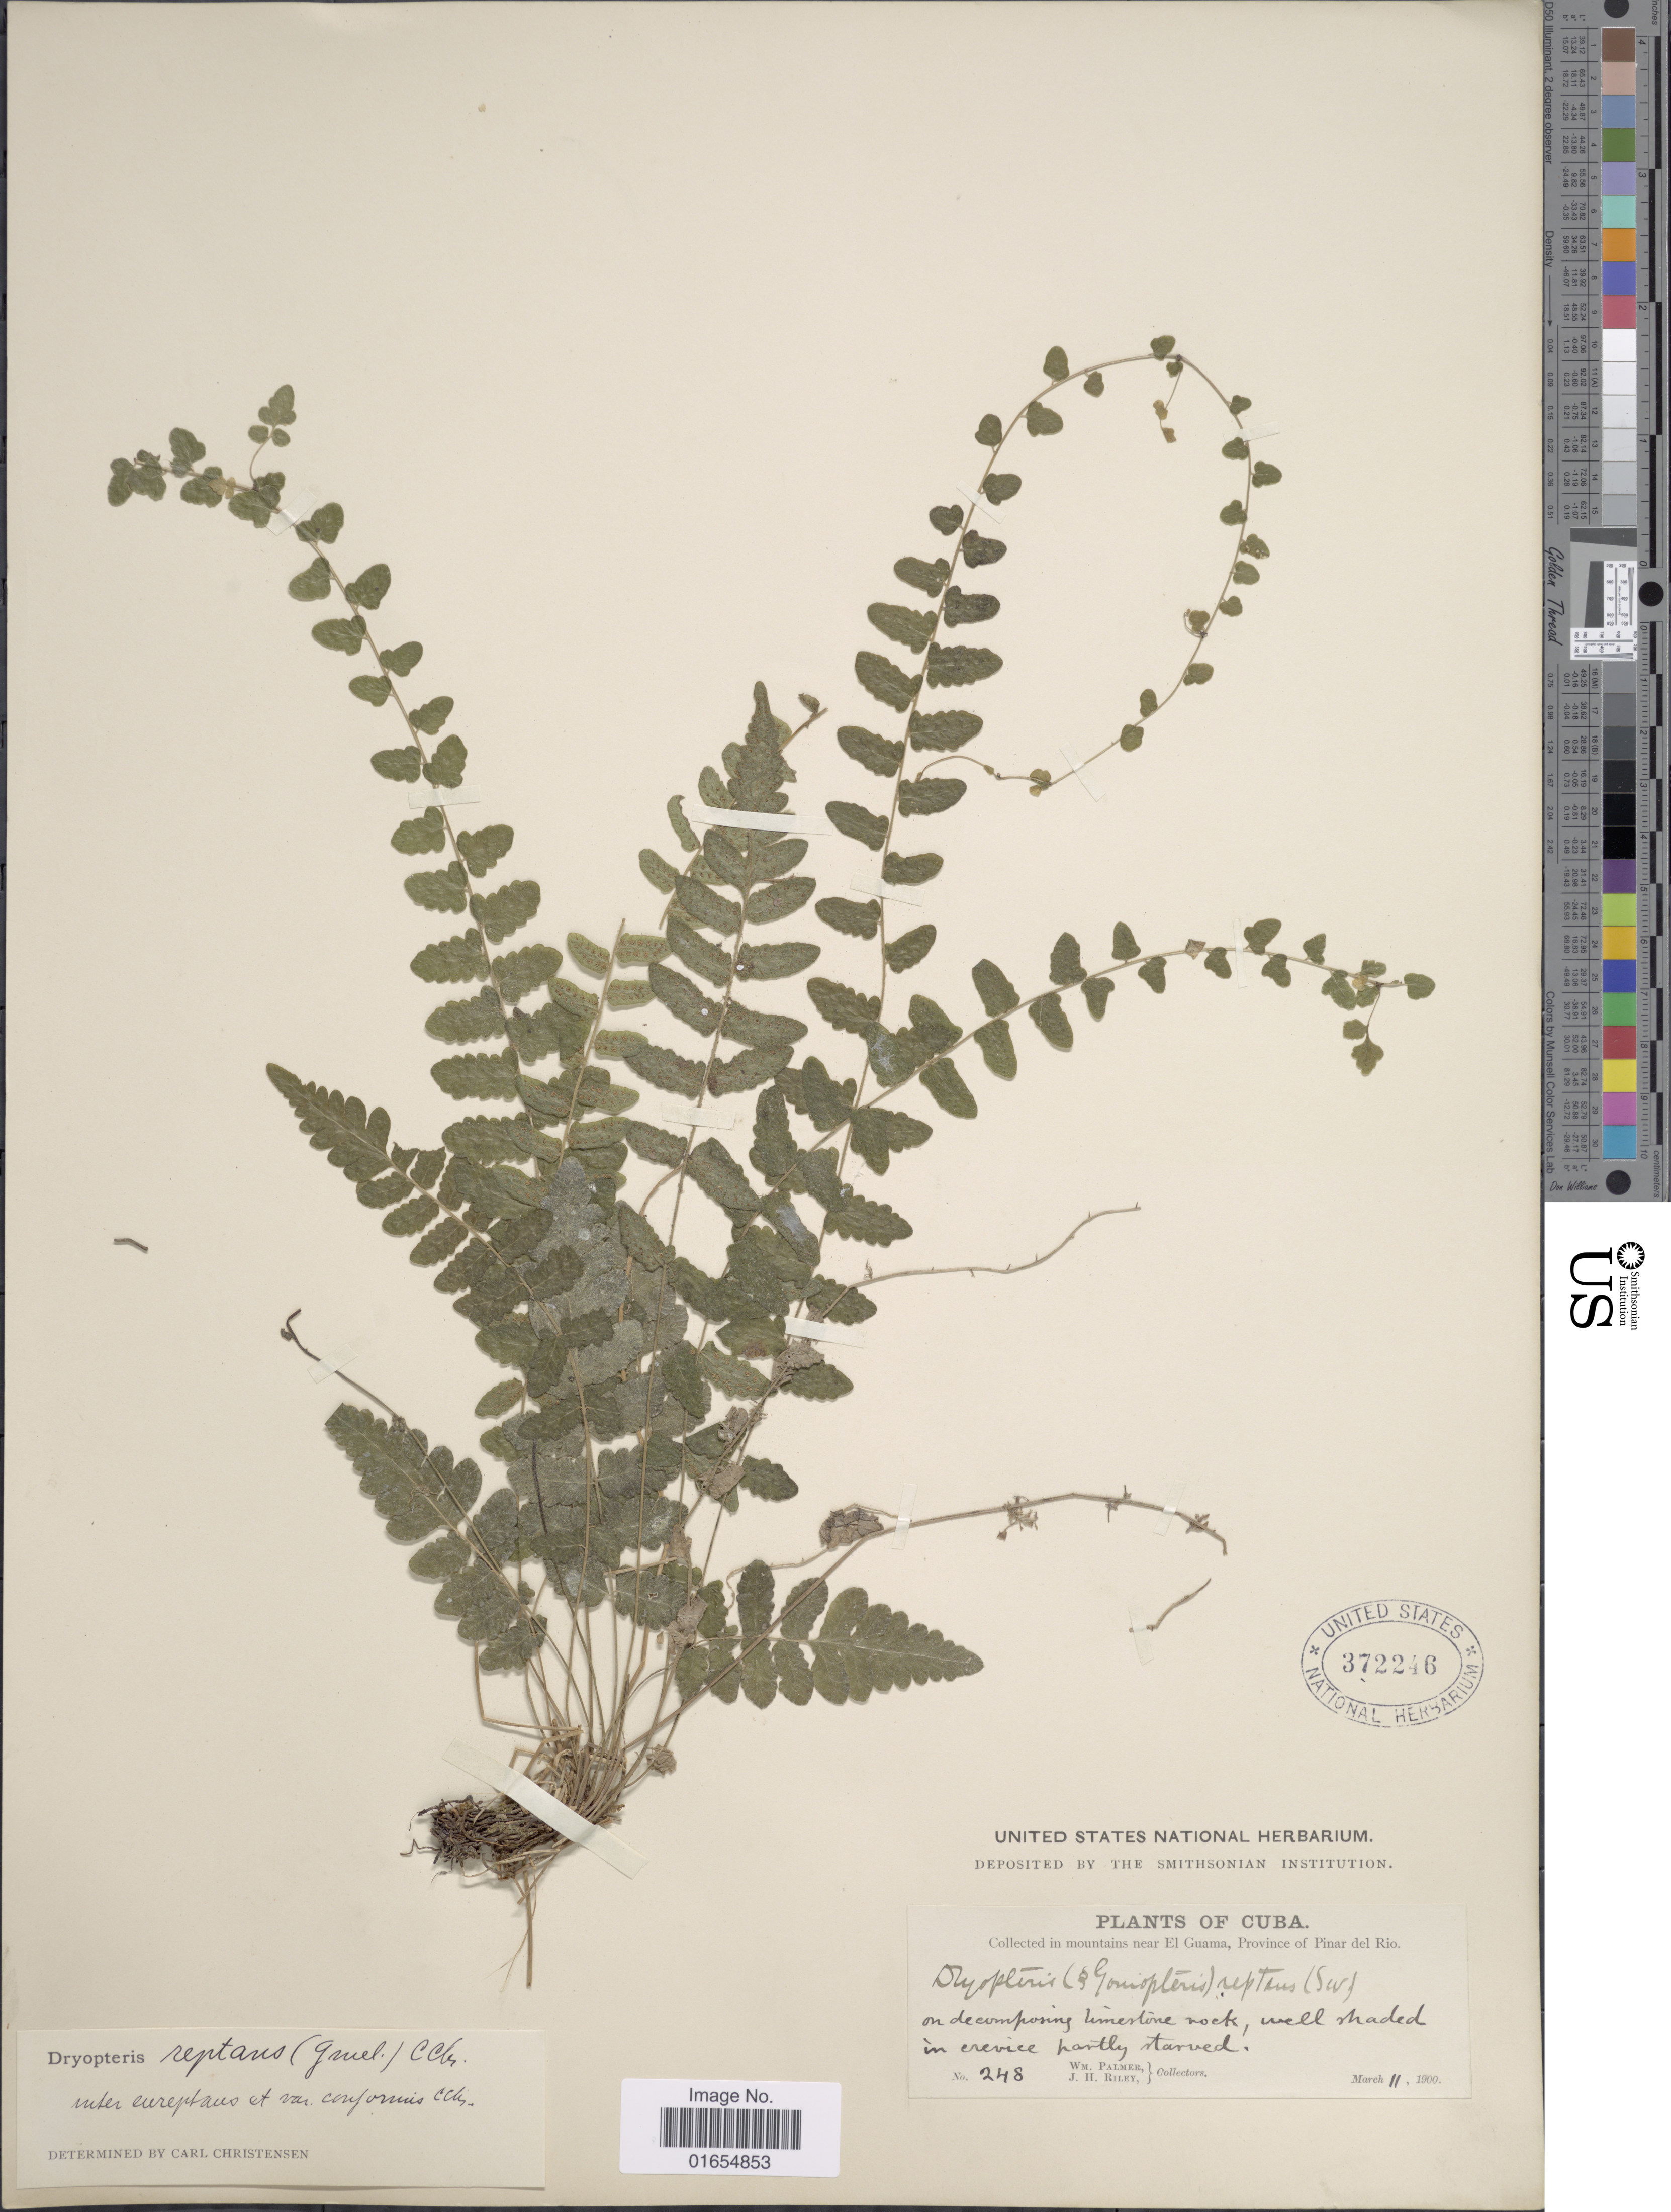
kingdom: Plantae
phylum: Tracheophyta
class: Polypodiopsida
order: Polypodiales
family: Thelypteridaceae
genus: Goniopteris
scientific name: Goniopteris reptans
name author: (J.F. Gmel.) C. Presl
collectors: W. Palmer & J. H. Riley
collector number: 248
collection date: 1900-03-11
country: Cuba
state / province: Pinar del Río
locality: In mountains near El Guama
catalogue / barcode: US 372246